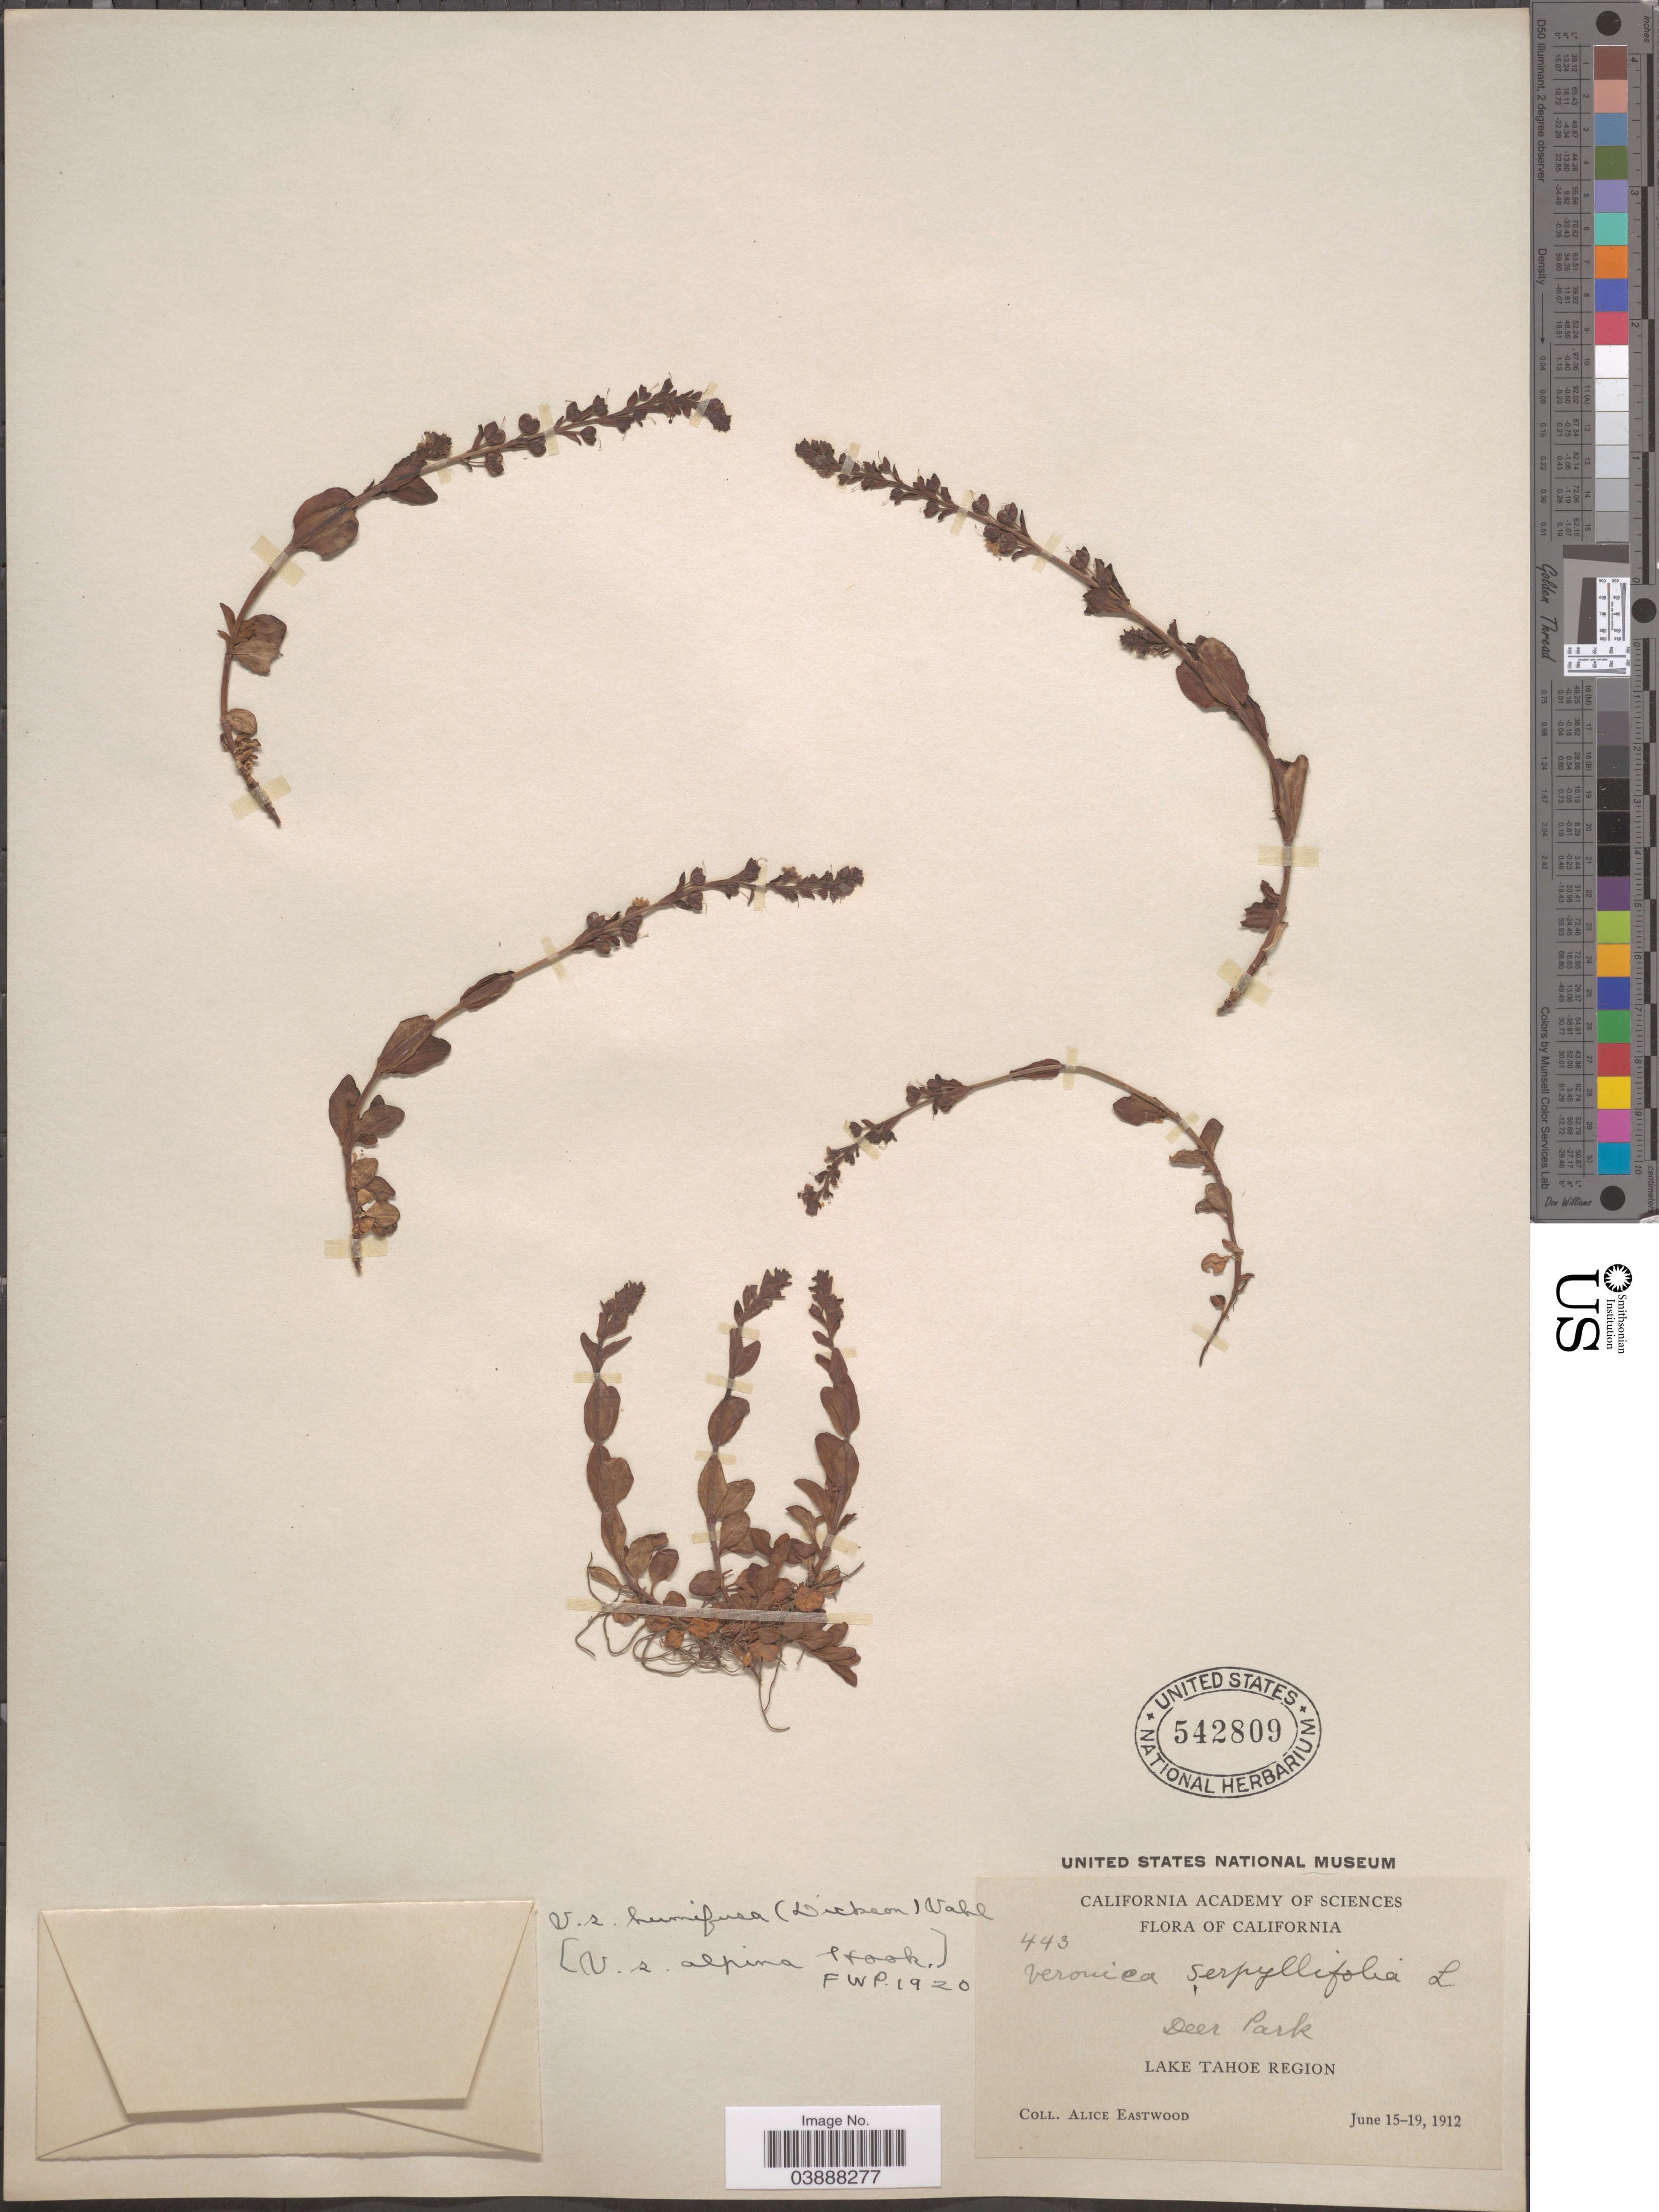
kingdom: Plantae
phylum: Tracheophyta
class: Magnoliopsida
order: Lamiales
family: Plantaginaceae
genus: Veronica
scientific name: Veronica serpyllifolia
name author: L.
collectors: A. Eastwood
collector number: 443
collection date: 1912-06-15/1912-06-19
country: United States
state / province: California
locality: Deer Park. Lake Tahoe Region.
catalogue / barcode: US 542809